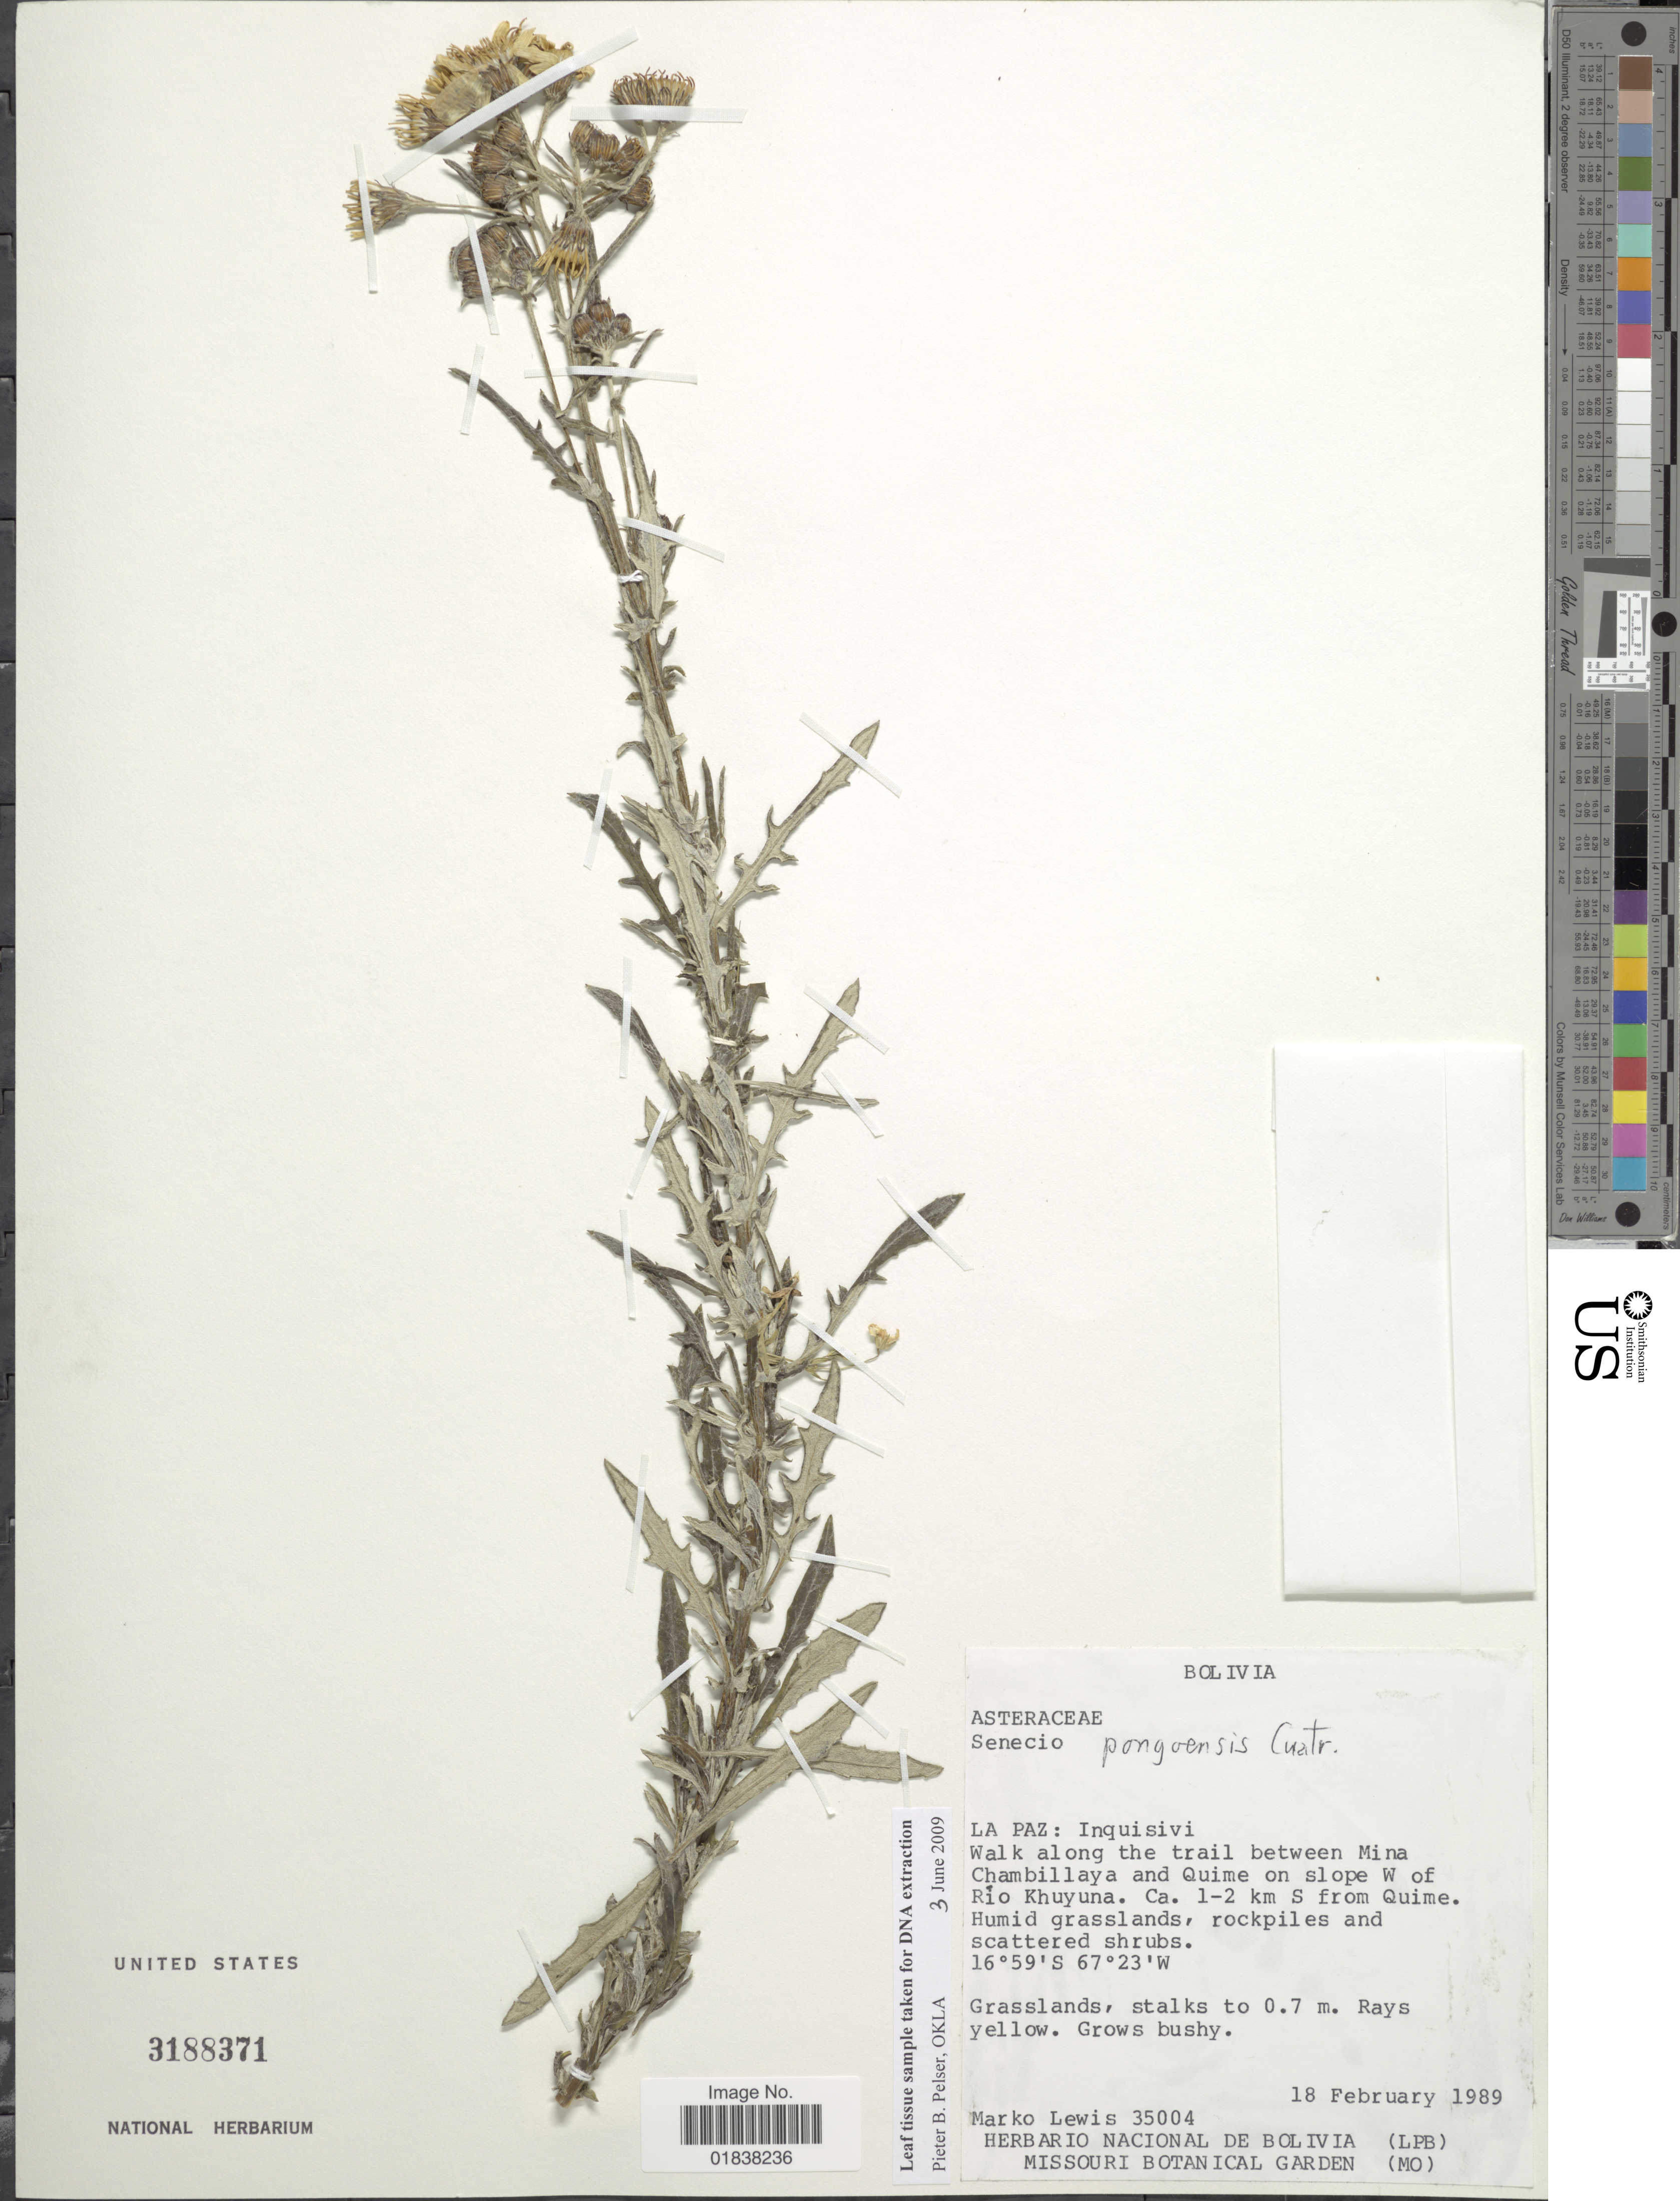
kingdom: Plantae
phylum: Tracheophyta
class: Magnoliopsida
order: Asterales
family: Asteraceae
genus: Senecio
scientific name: Senecio pongoensis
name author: Cuatrec.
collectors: M. A. Lewis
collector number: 35004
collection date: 1989-02-18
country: Bolivia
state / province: La Paz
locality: Inquisivi, walk along the trail between Mina Chambillaya and Quime on slope W of Rio Khuyuna, ca 1-2 km S from Quime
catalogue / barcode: US 3188371